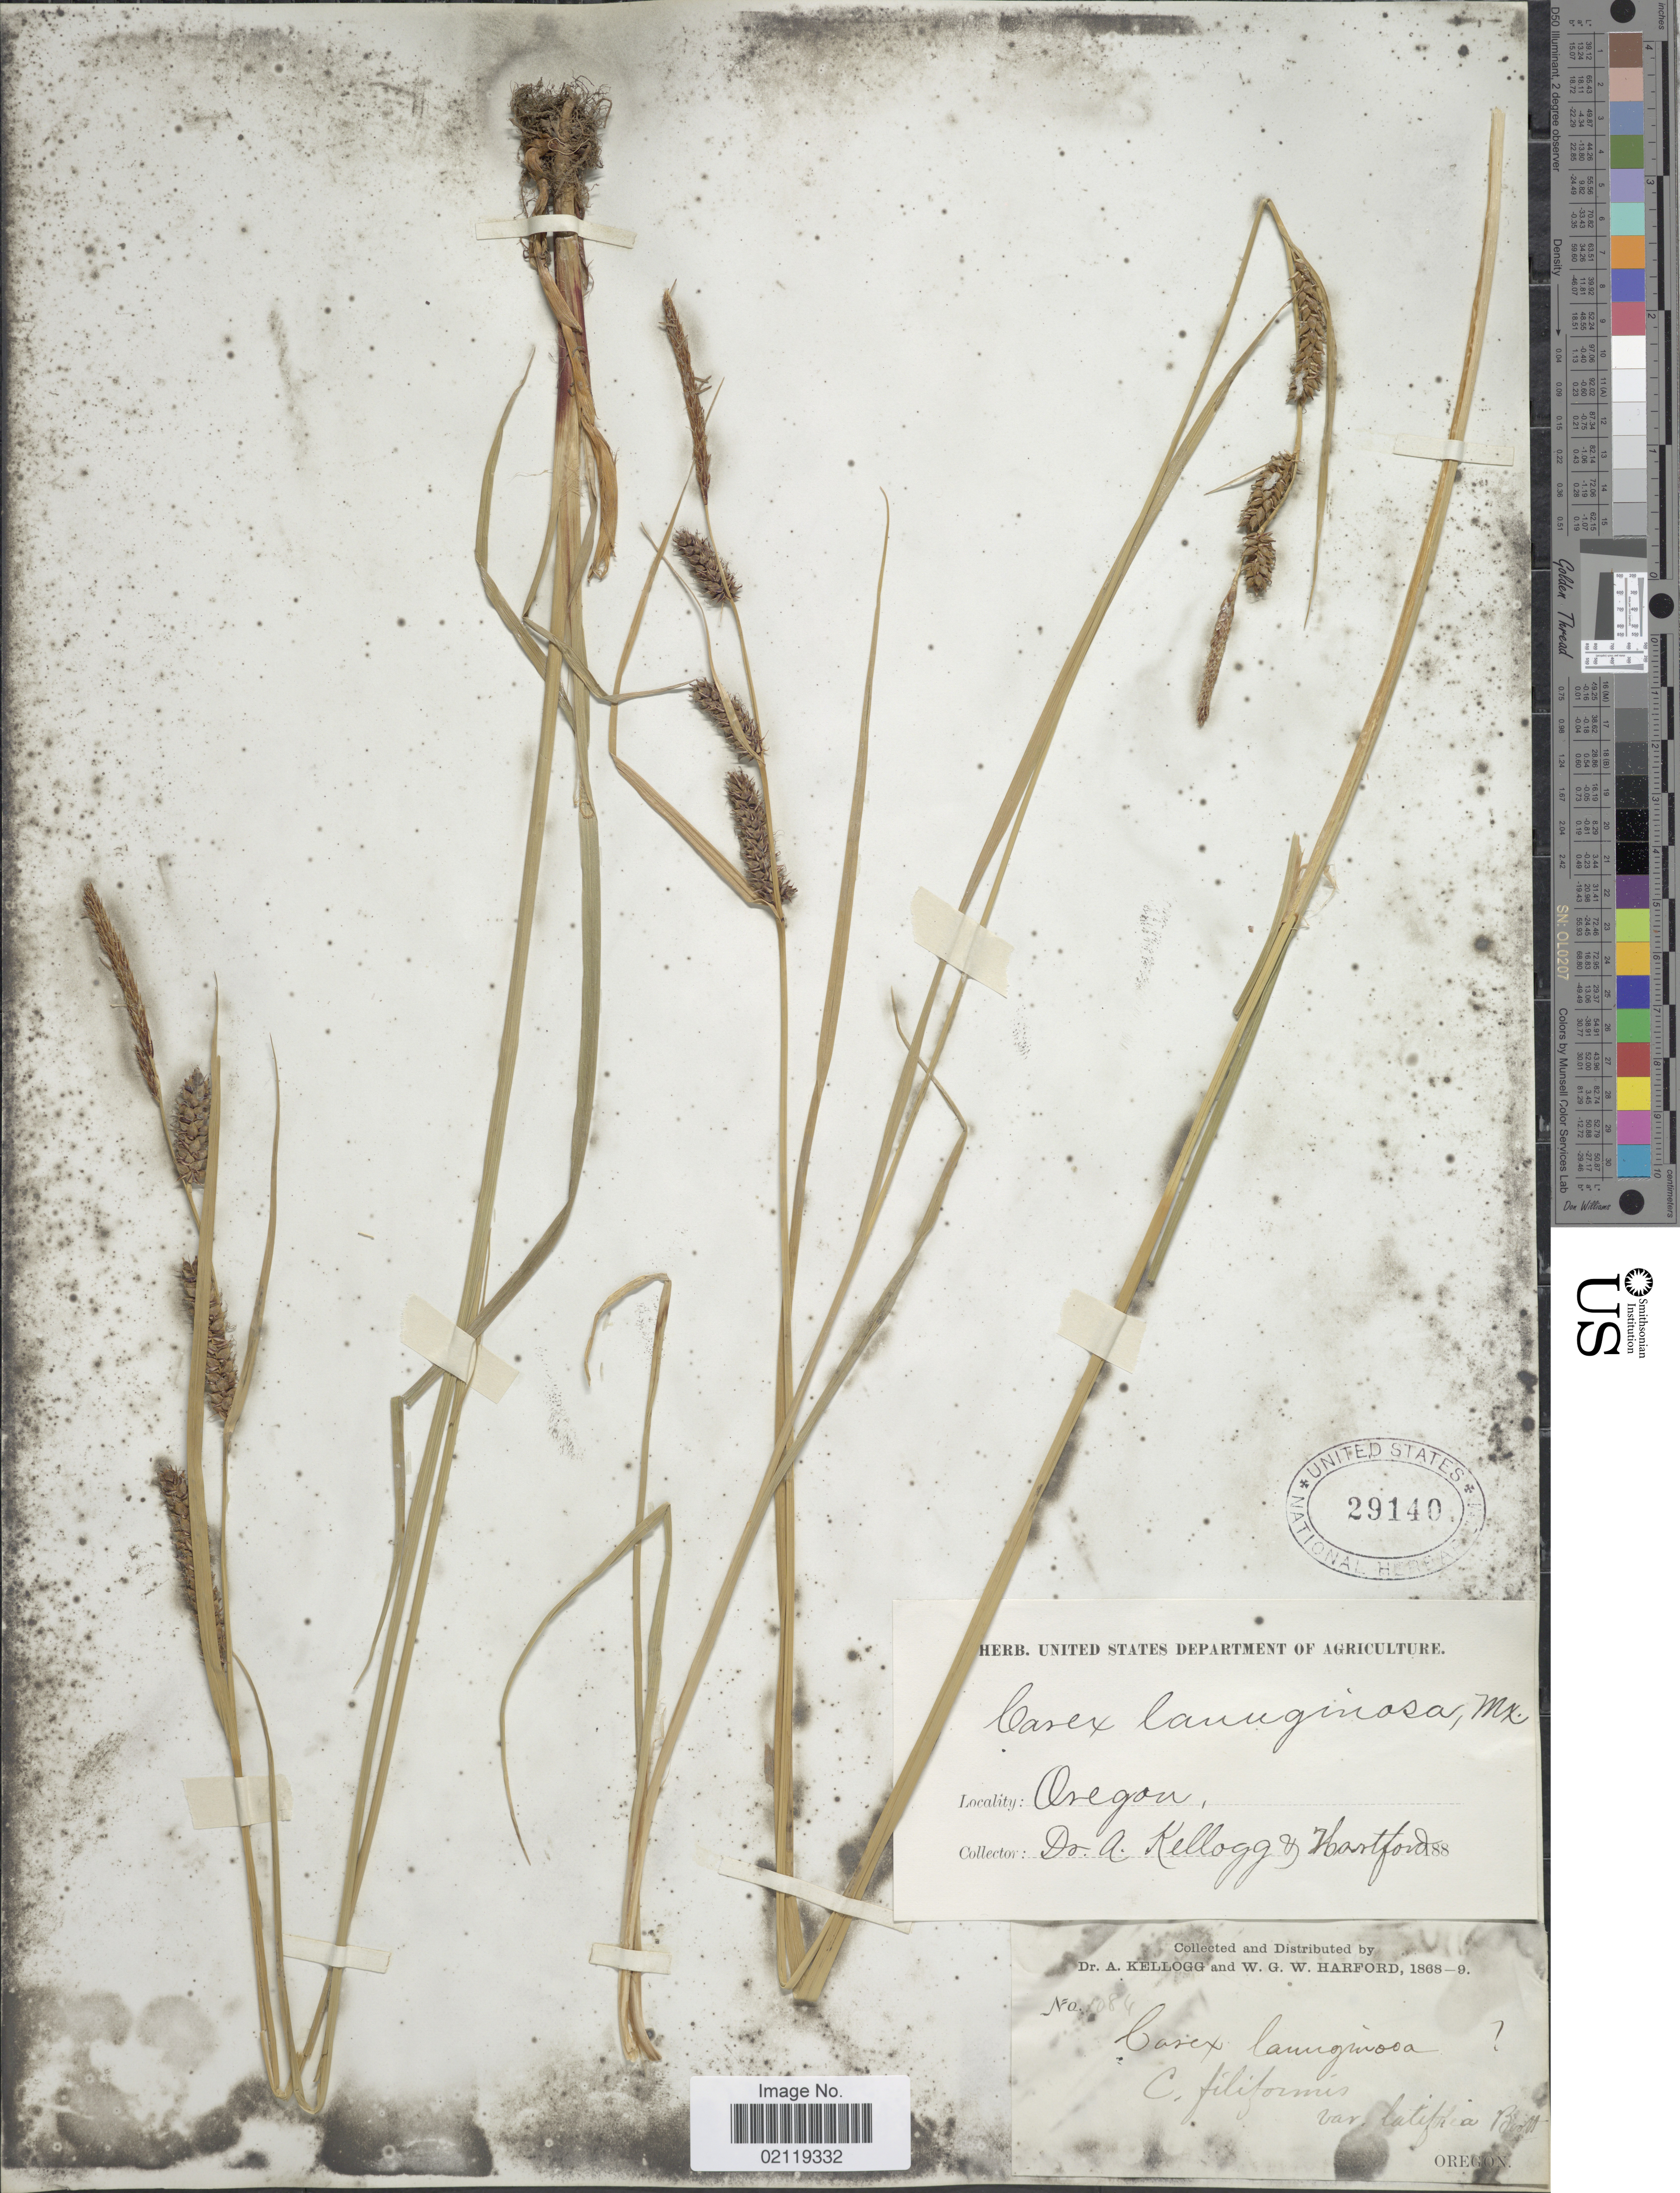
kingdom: Plantae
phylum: Tracheophyta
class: Liliopsida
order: Poales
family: Cyperaceae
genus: Carex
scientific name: Carex pellita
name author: Muhl. ex Willd.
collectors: A. Kellogg & Hartford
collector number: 1084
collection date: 1868/1869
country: United States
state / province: Oregon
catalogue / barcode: US 29140